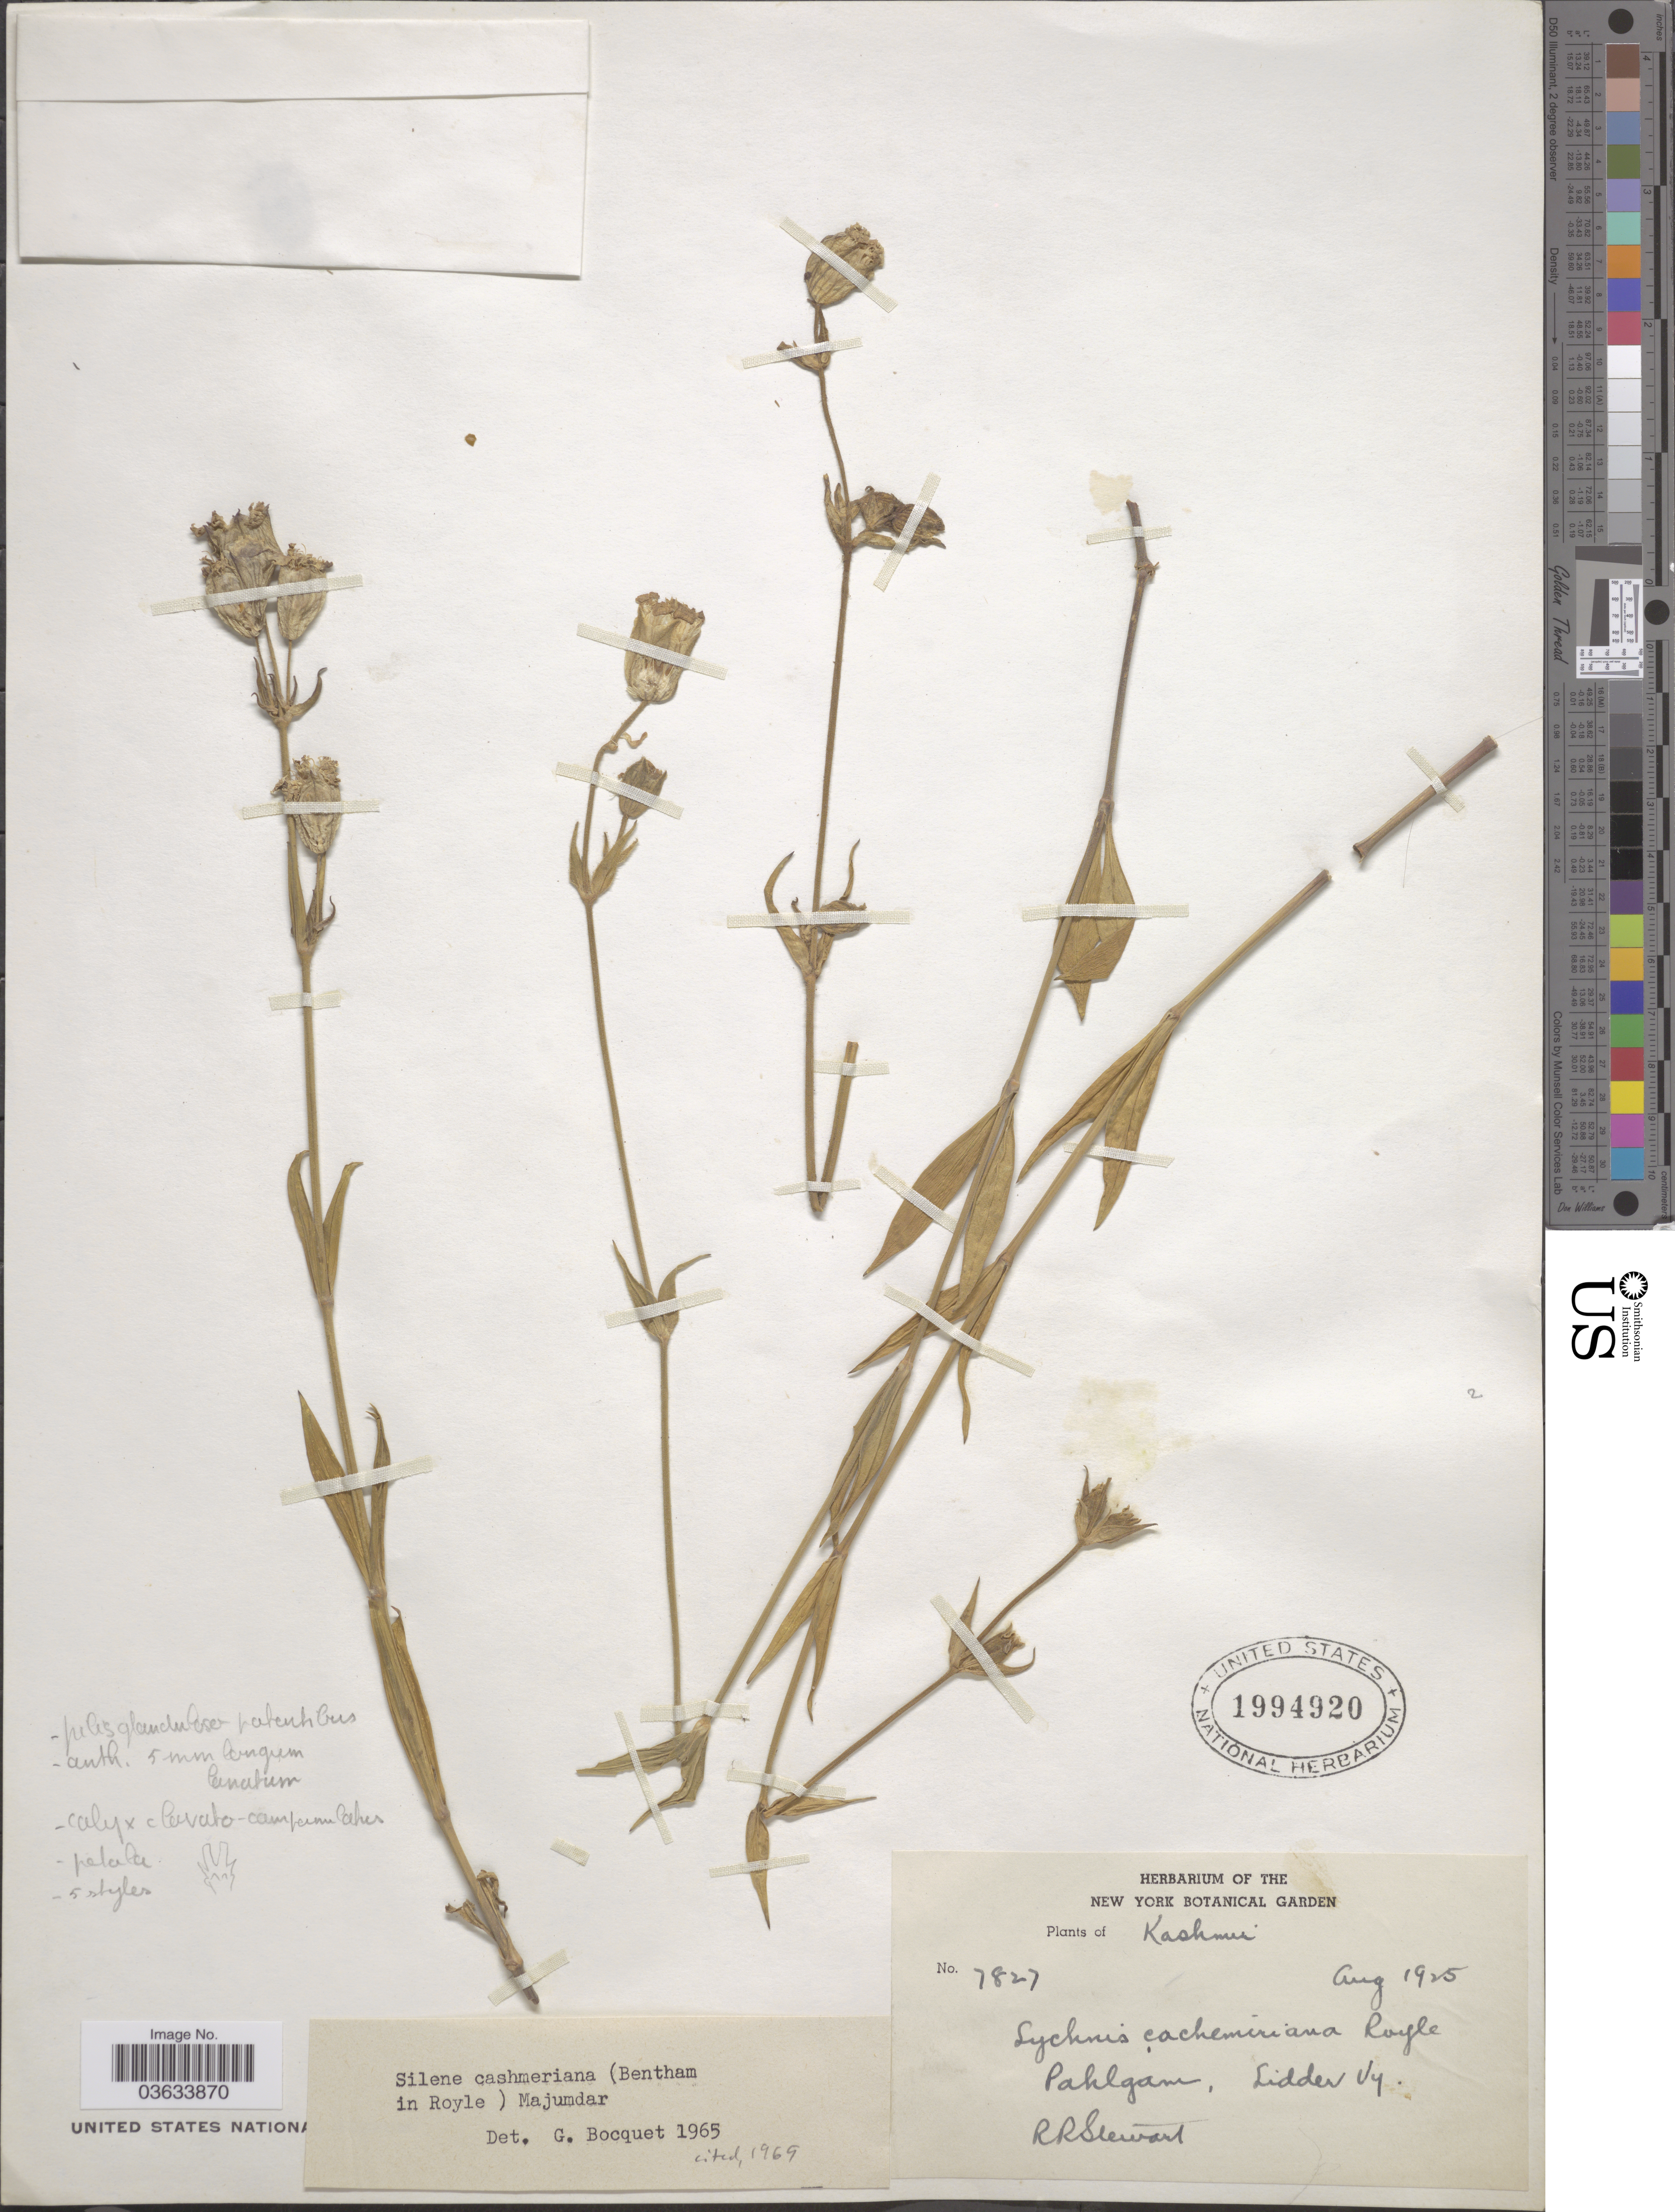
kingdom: Plantae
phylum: Tracheophyta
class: Magnoliopsida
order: Caryophyllales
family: Caryophyllaceae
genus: Silene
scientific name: Silene cashmeriana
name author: (Royle) Majumdar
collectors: R. Stewart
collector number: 7827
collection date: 1925-08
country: India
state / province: Jammu and Kashmir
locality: Kashmir, Pahlgam, Lidder Vy.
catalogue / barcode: US 1994920